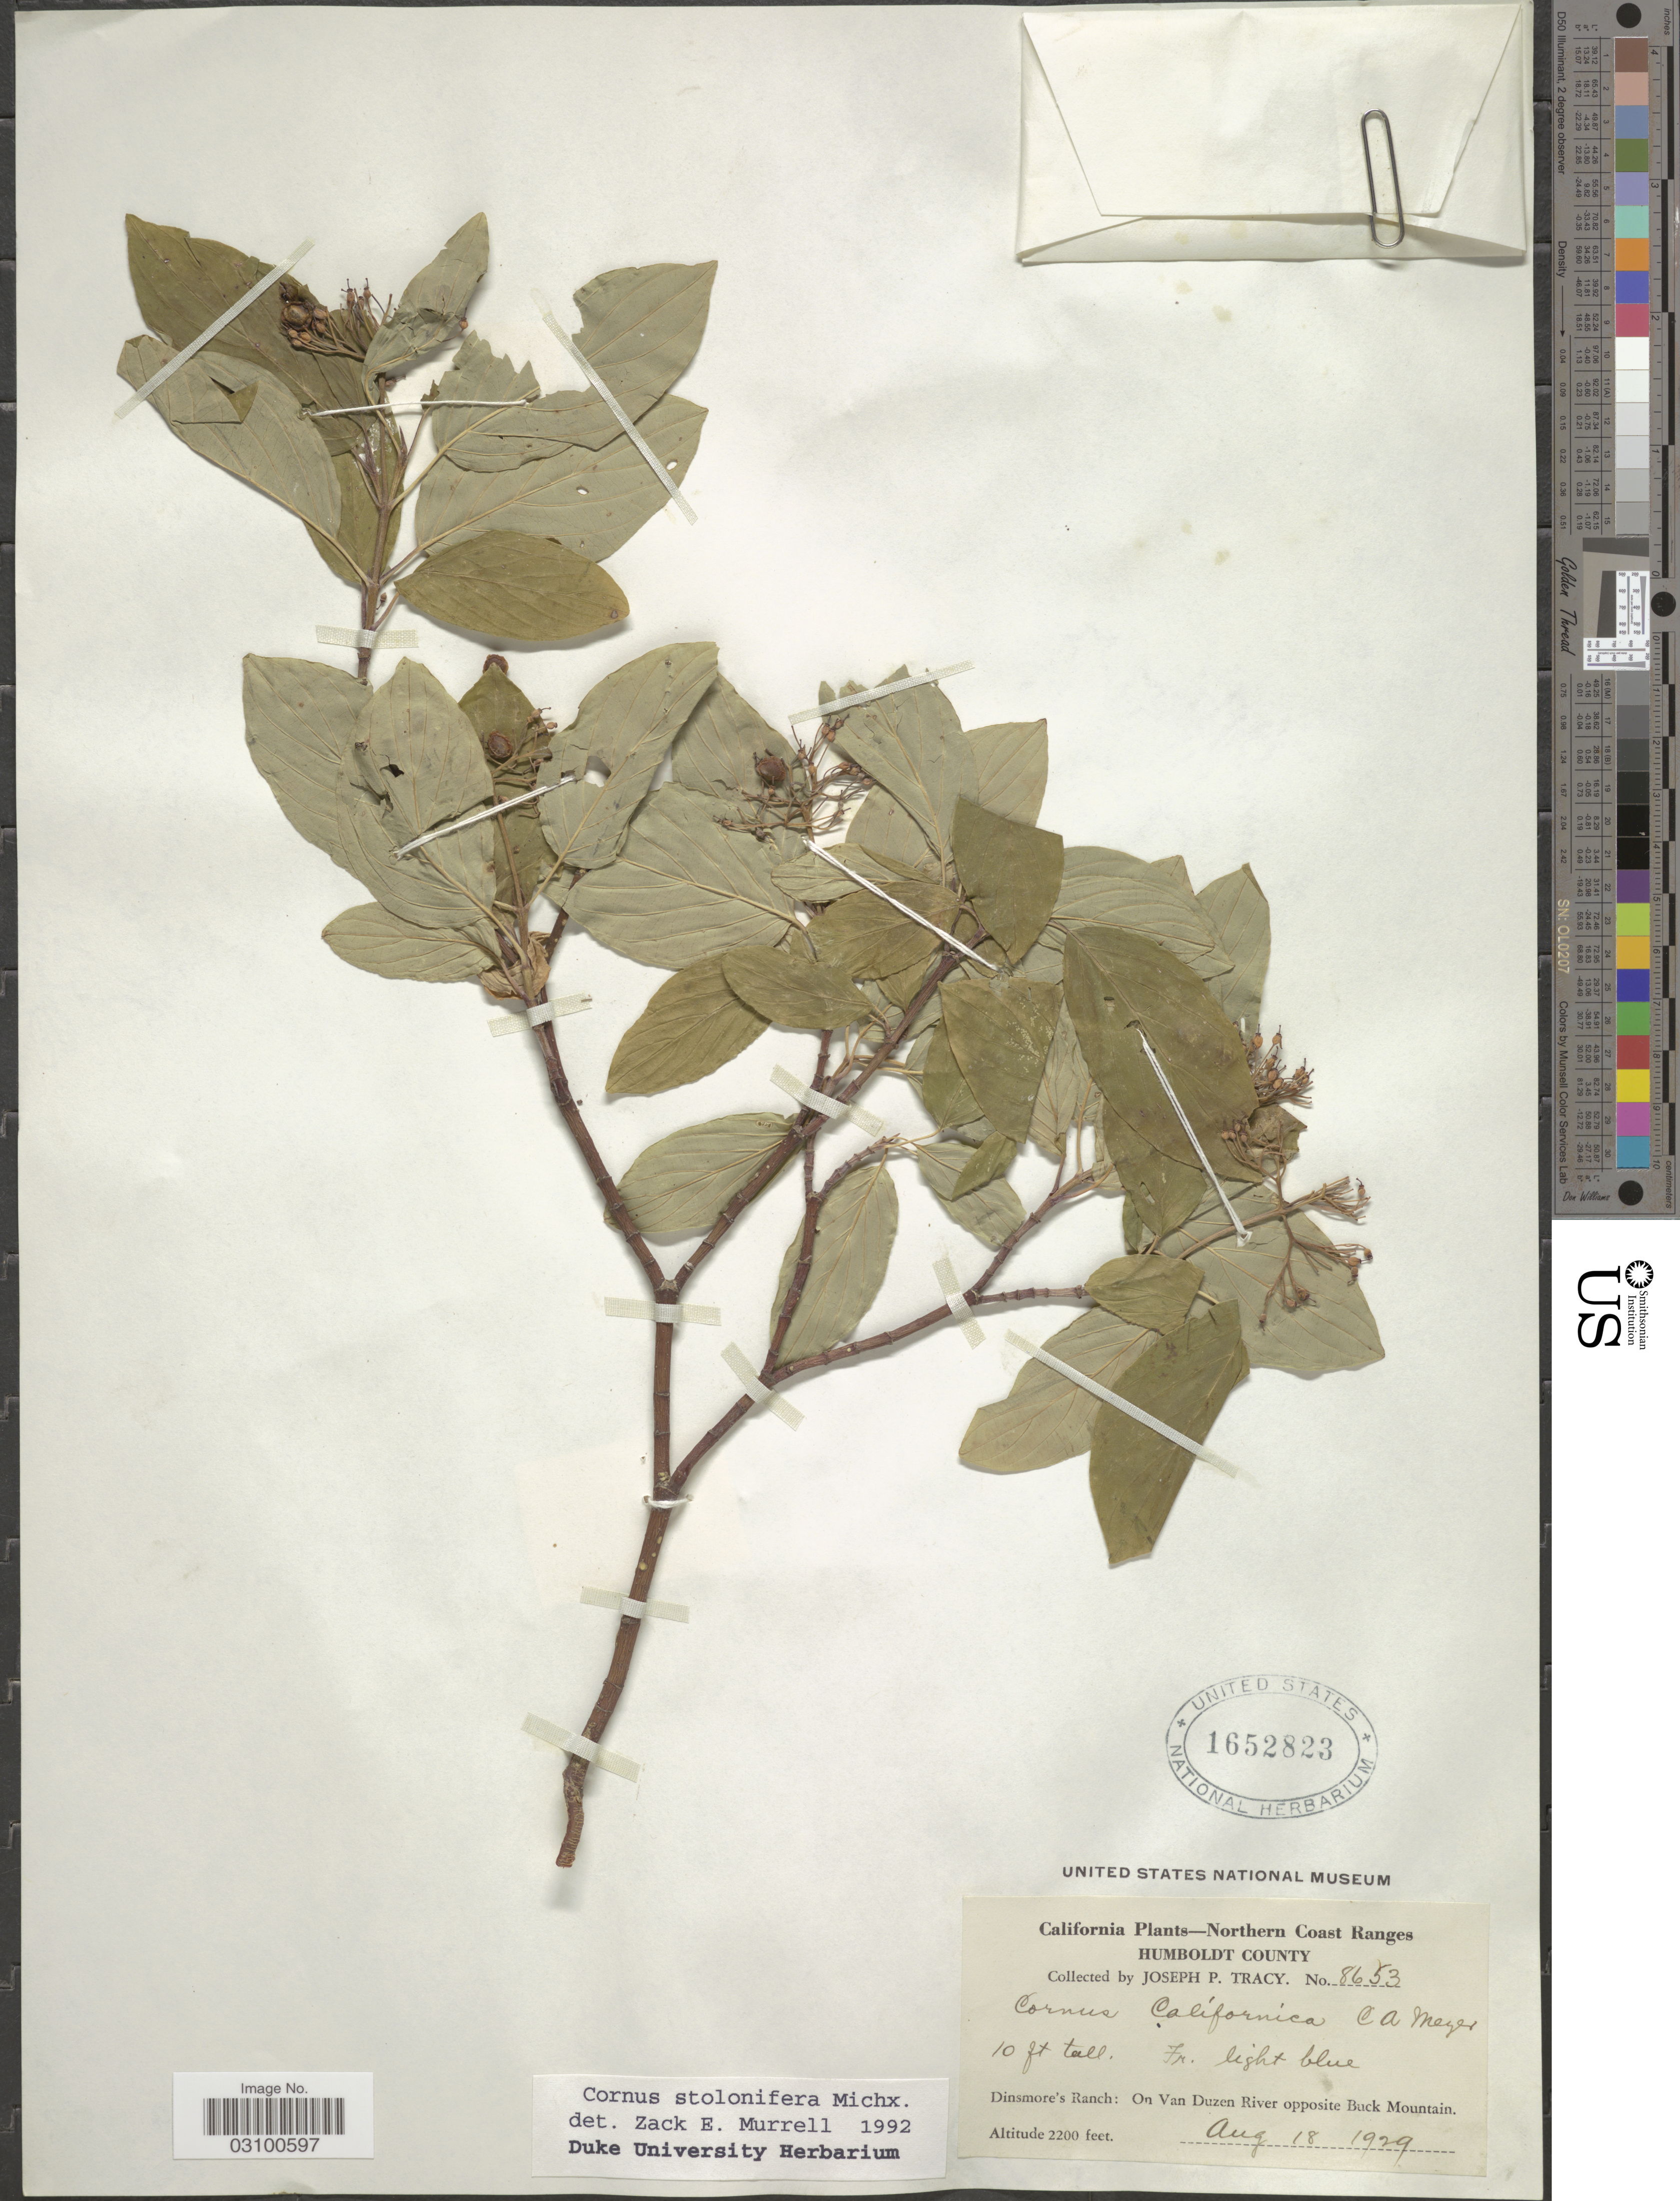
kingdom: Plantae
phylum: Tracheophyta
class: Magnoliopsida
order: Cornales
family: Cornaceae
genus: Cornus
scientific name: Cornus sericea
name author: L.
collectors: J. Tracy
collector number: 8653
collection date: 1929-08-18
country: United States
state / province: California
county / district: Humboldt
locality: Northern Coast Ranges. Humboldt County. Dinsmore's Ranch: On Van Duzen River opposite Buck Mountain.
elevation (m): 671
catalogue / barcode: US 1652823